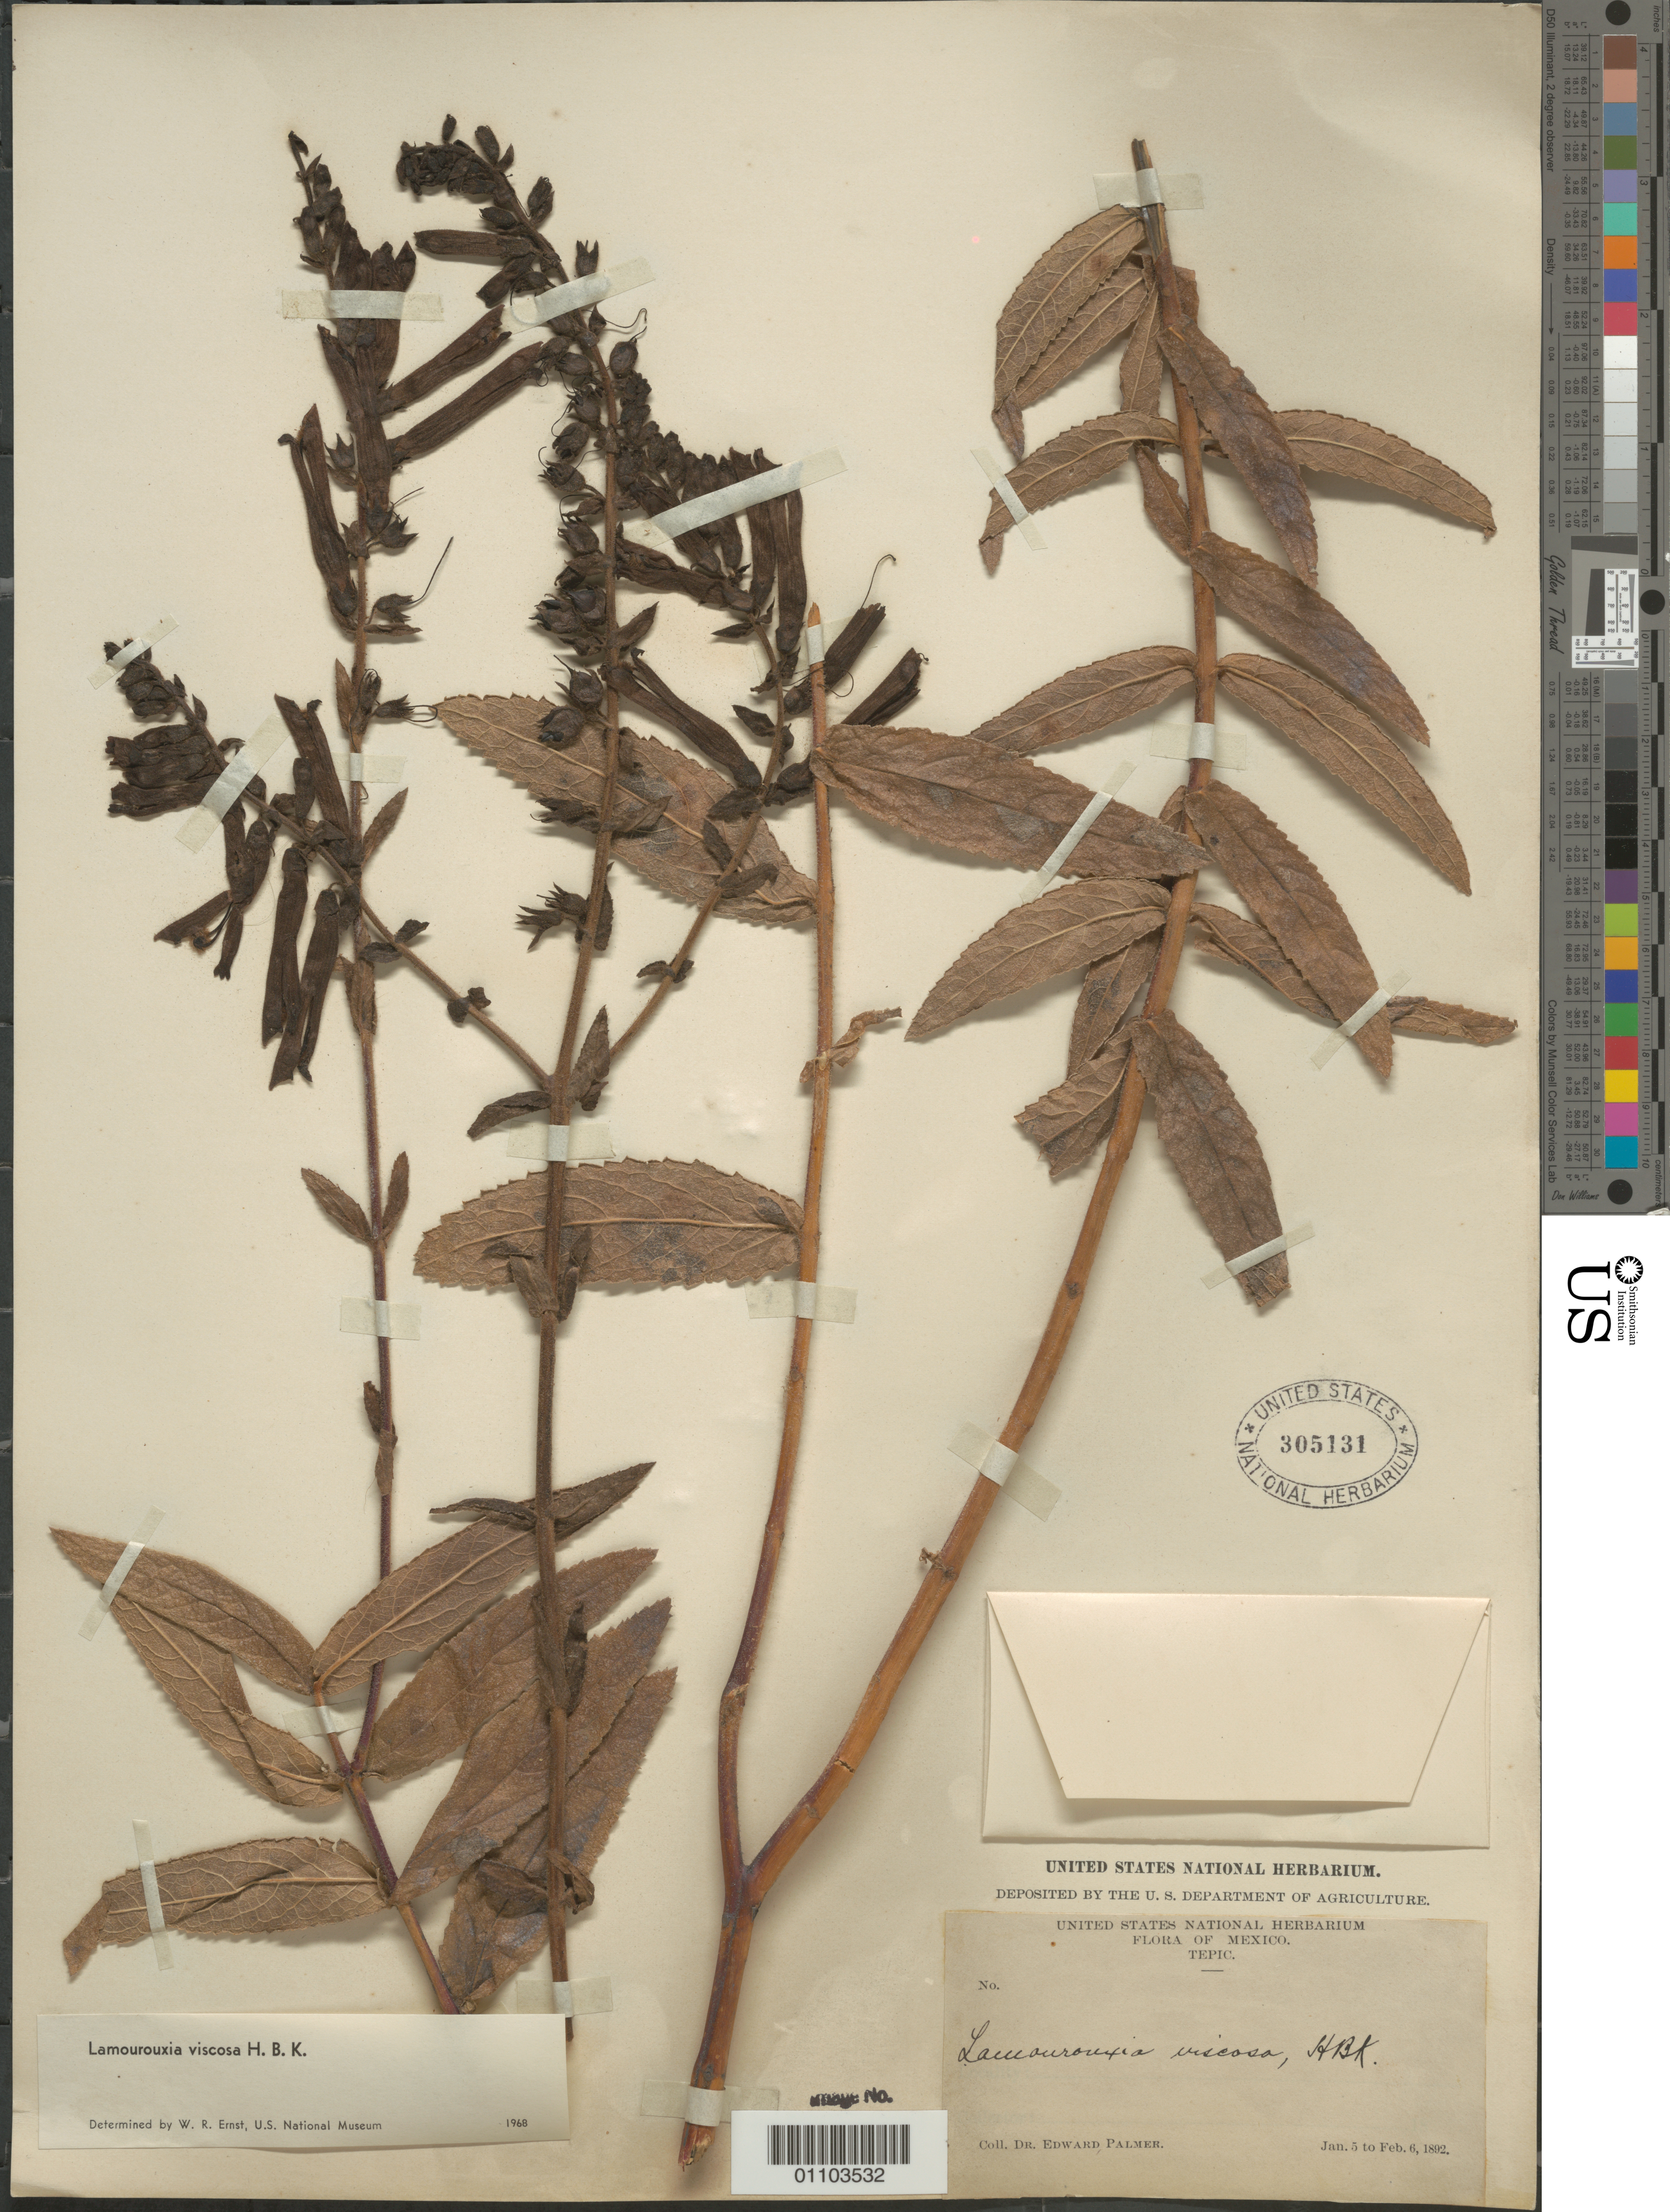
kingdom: Plantae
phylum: Tracheophyta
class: Magnoliopsida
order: Lamiales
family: Orobanchaceae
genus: Lamourouxia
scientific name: Lamourouxia viscosa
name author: Kunth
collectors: E. Palmer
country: Mexico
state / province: Nayarit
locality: Tepec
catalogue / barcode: US 305131